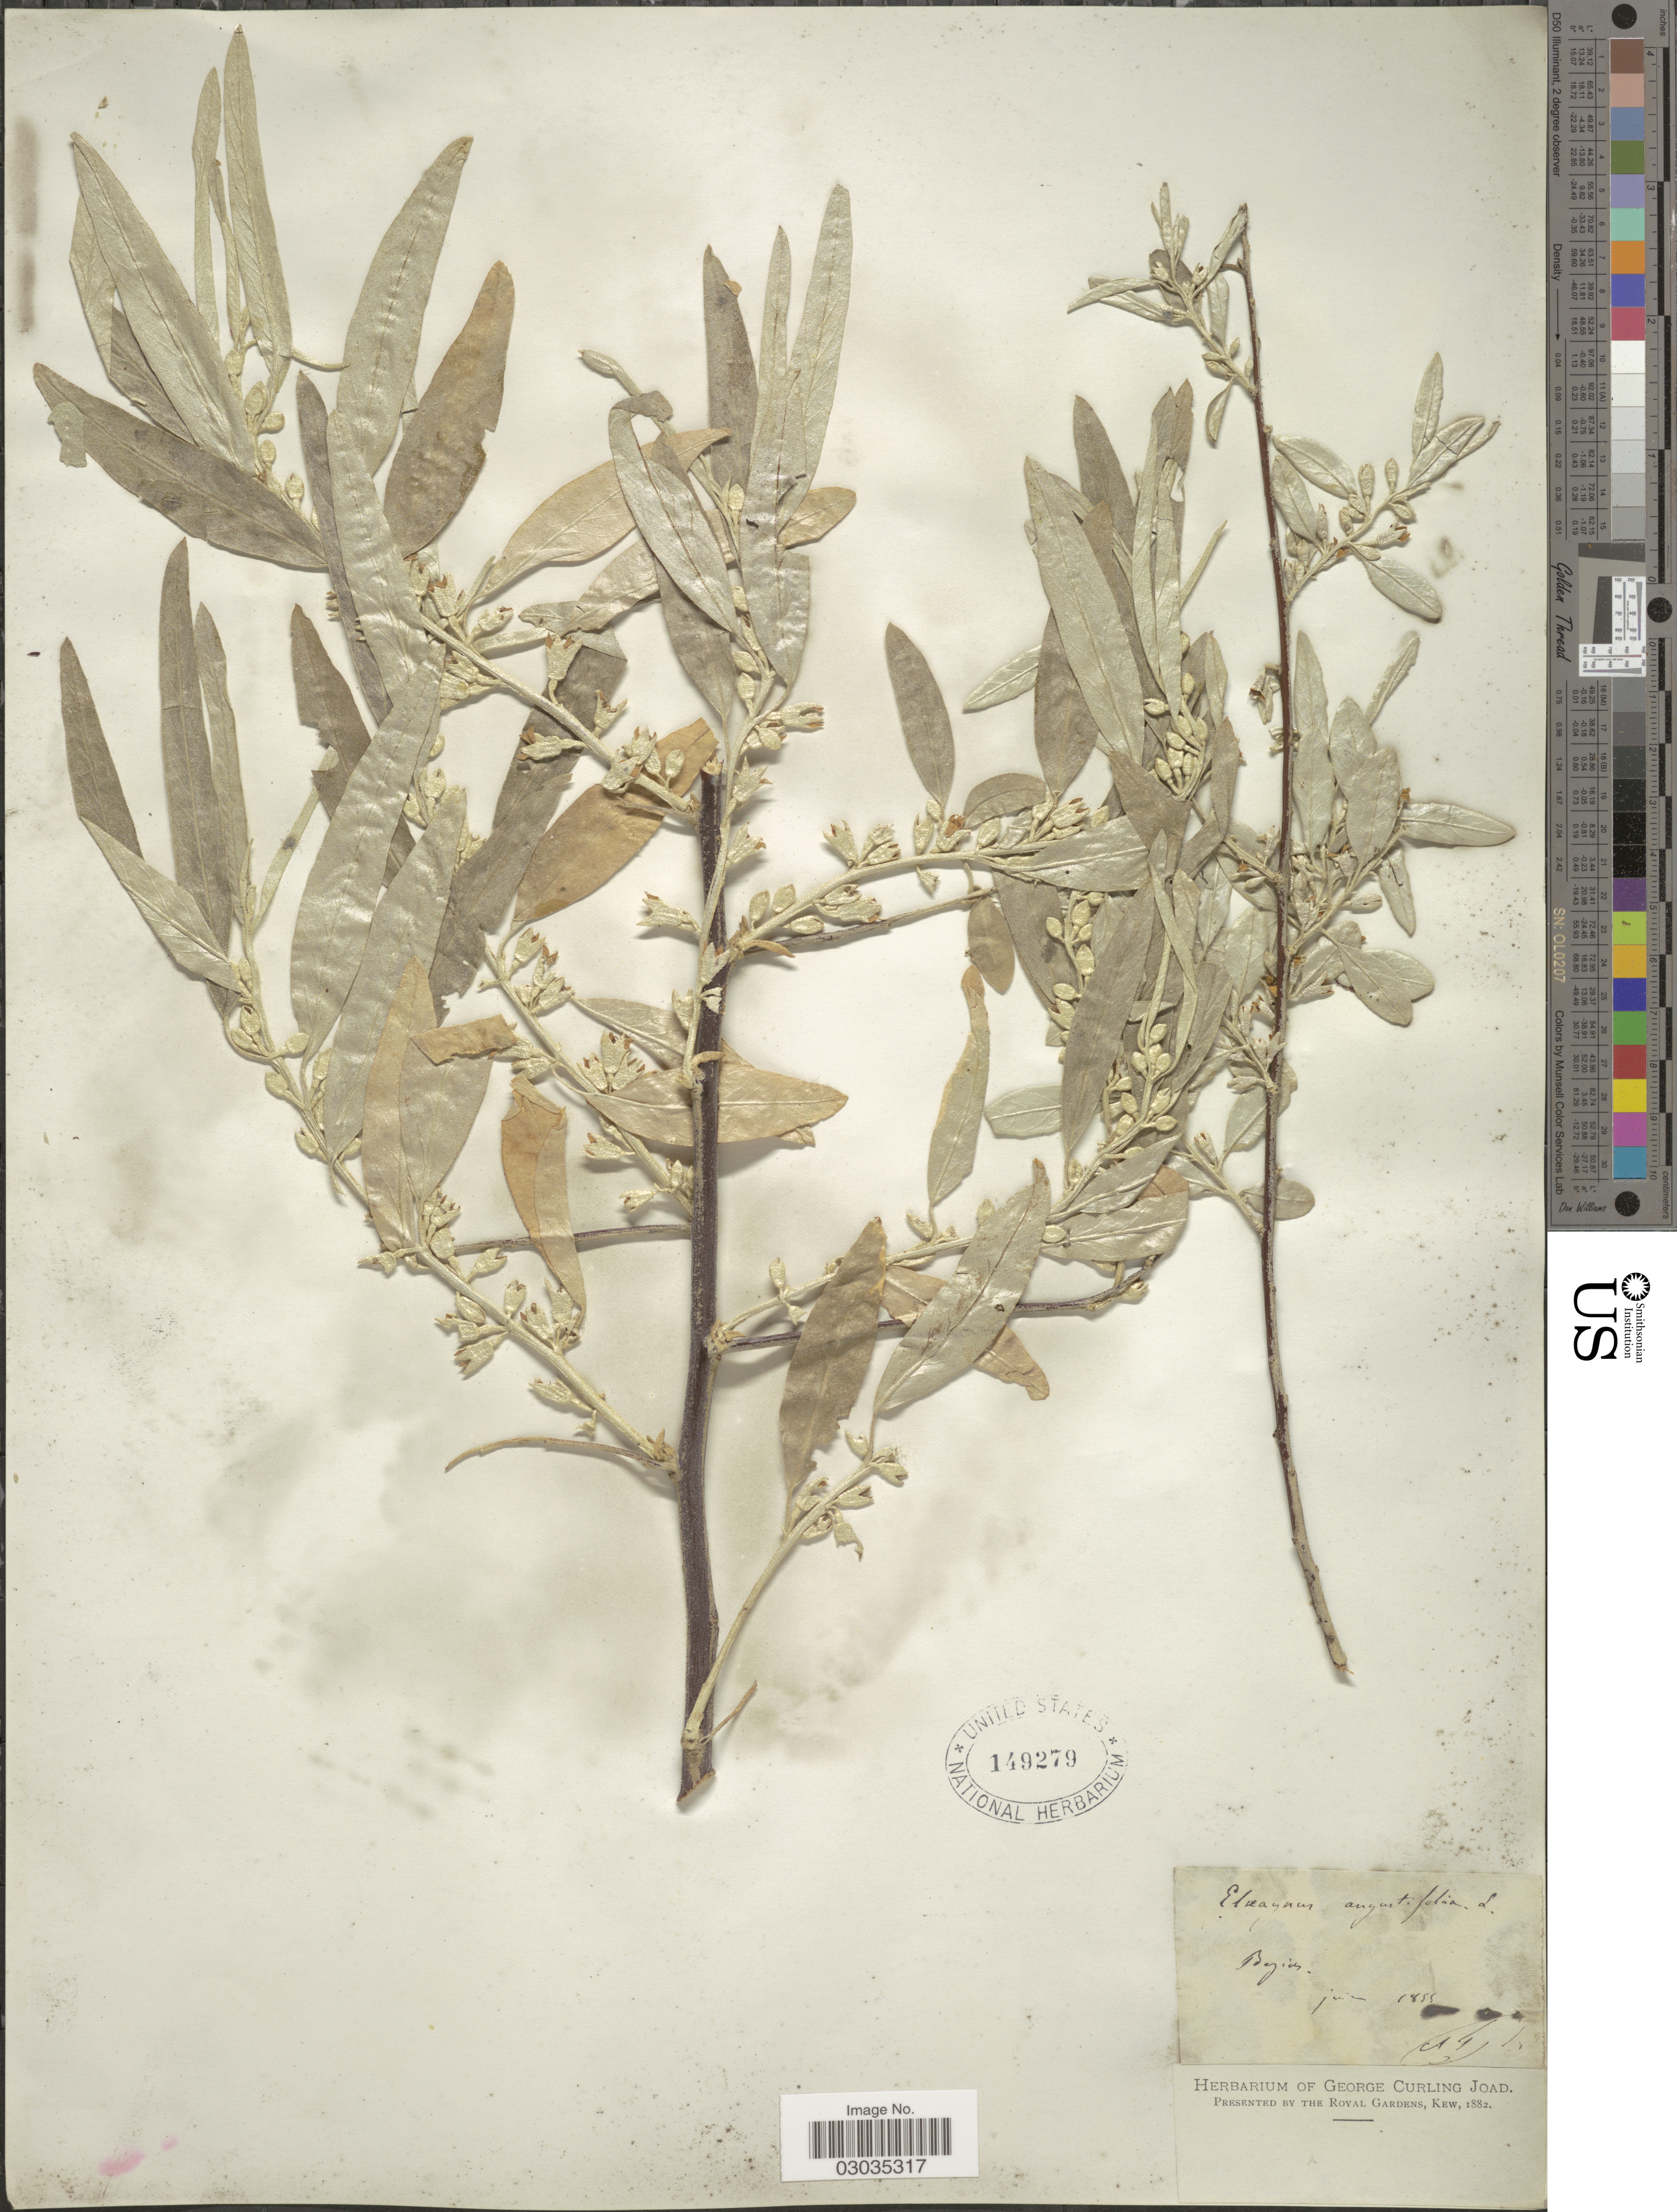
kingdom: Plantae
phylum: Tracheophyta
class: Magnoliopsida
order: Rosales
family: Elaeagnaceae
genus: Elaeagnus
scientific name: Elaeagnus angustifolia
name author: L.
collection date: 1855-06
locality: Be [illegible text].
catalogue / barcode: US 149279